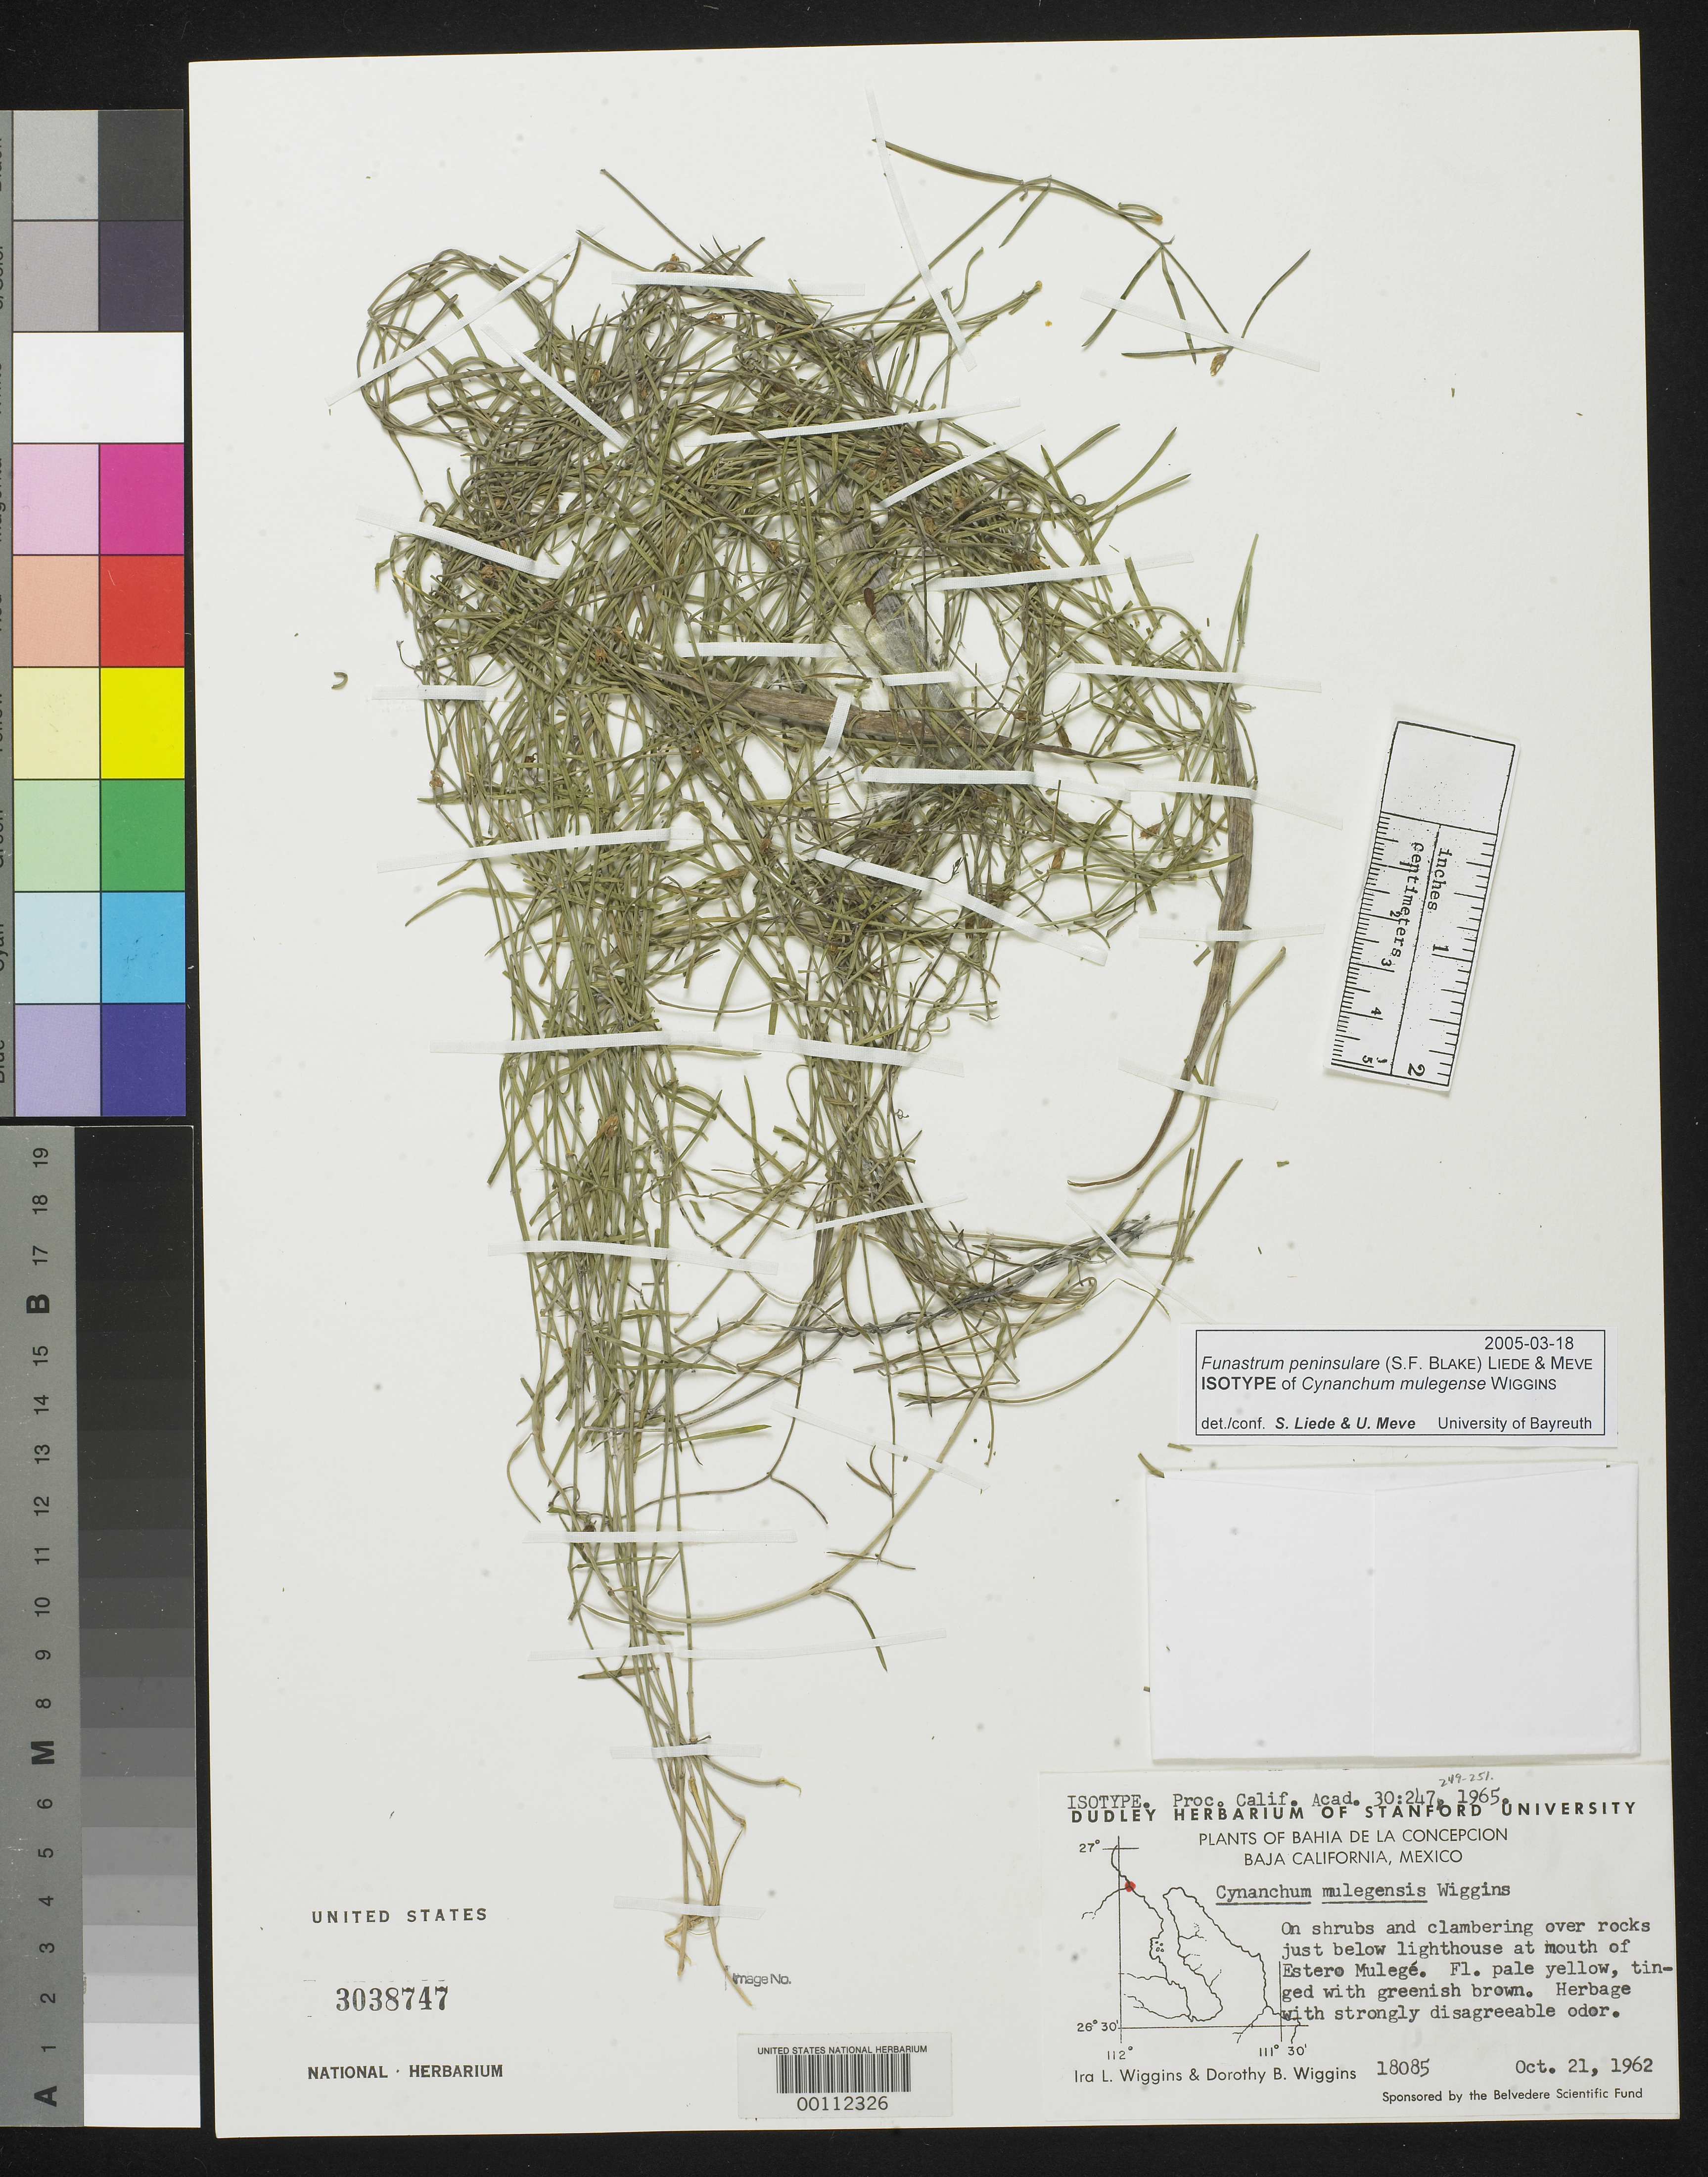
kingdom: Plantae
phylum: Tracheophyta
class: Magnoliopsida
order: Gentianales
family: Apocynaceae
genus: Cynanchum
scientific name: Cynanchum mulegensis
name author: Wiggins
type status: Isotype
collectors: I. L. Wiggins & D. B. Wiggins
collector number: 18085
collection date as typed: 21 Oct 1962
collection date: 1962-10-21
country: Mexico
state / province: Baja California Sur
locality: At mouth of Estero Mulege.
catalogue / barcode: US 3038747